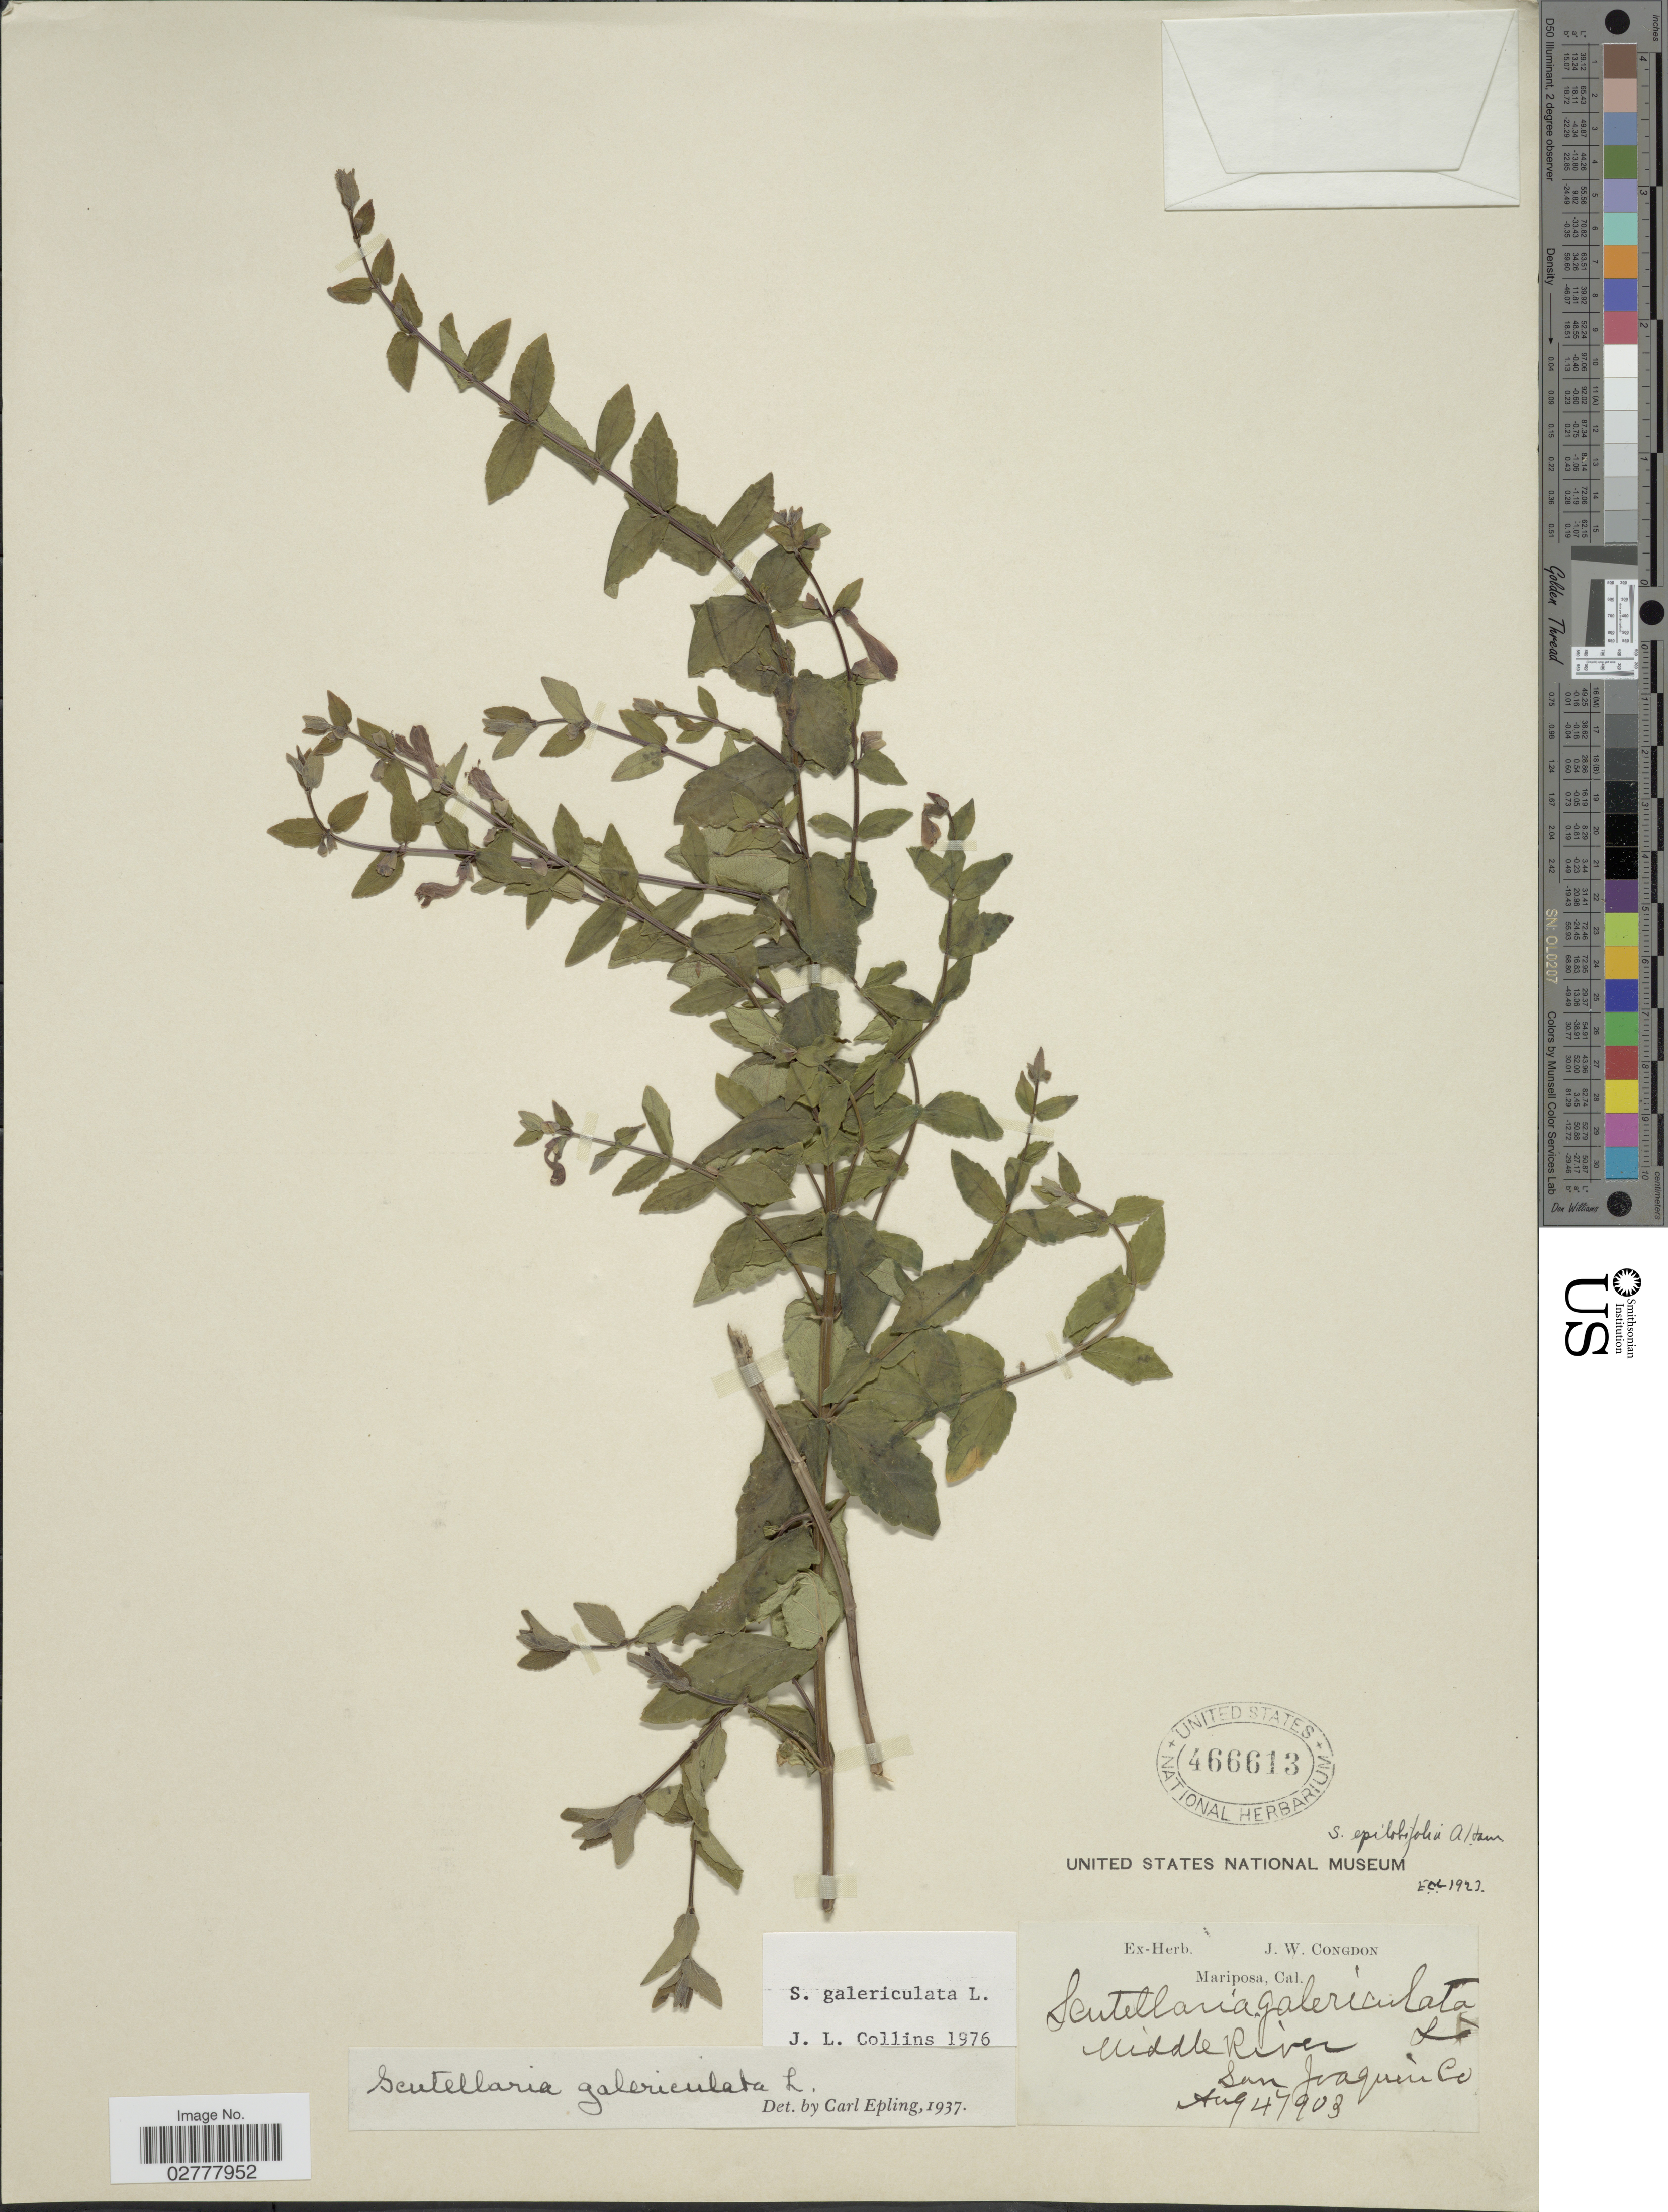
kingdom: Plantae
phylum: Tracheophyta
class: Magnoliopsida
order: Lamiales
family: Lamiaceae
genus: Scutellaria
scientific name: Scutellaria galericulata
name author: L.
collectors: ex herb. J. W. Congdon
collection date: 1903-08-04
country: United States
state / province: California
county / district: San Joaquin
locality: Mariposa. Middle River, San Joaquin Co.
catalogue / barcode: US 466613